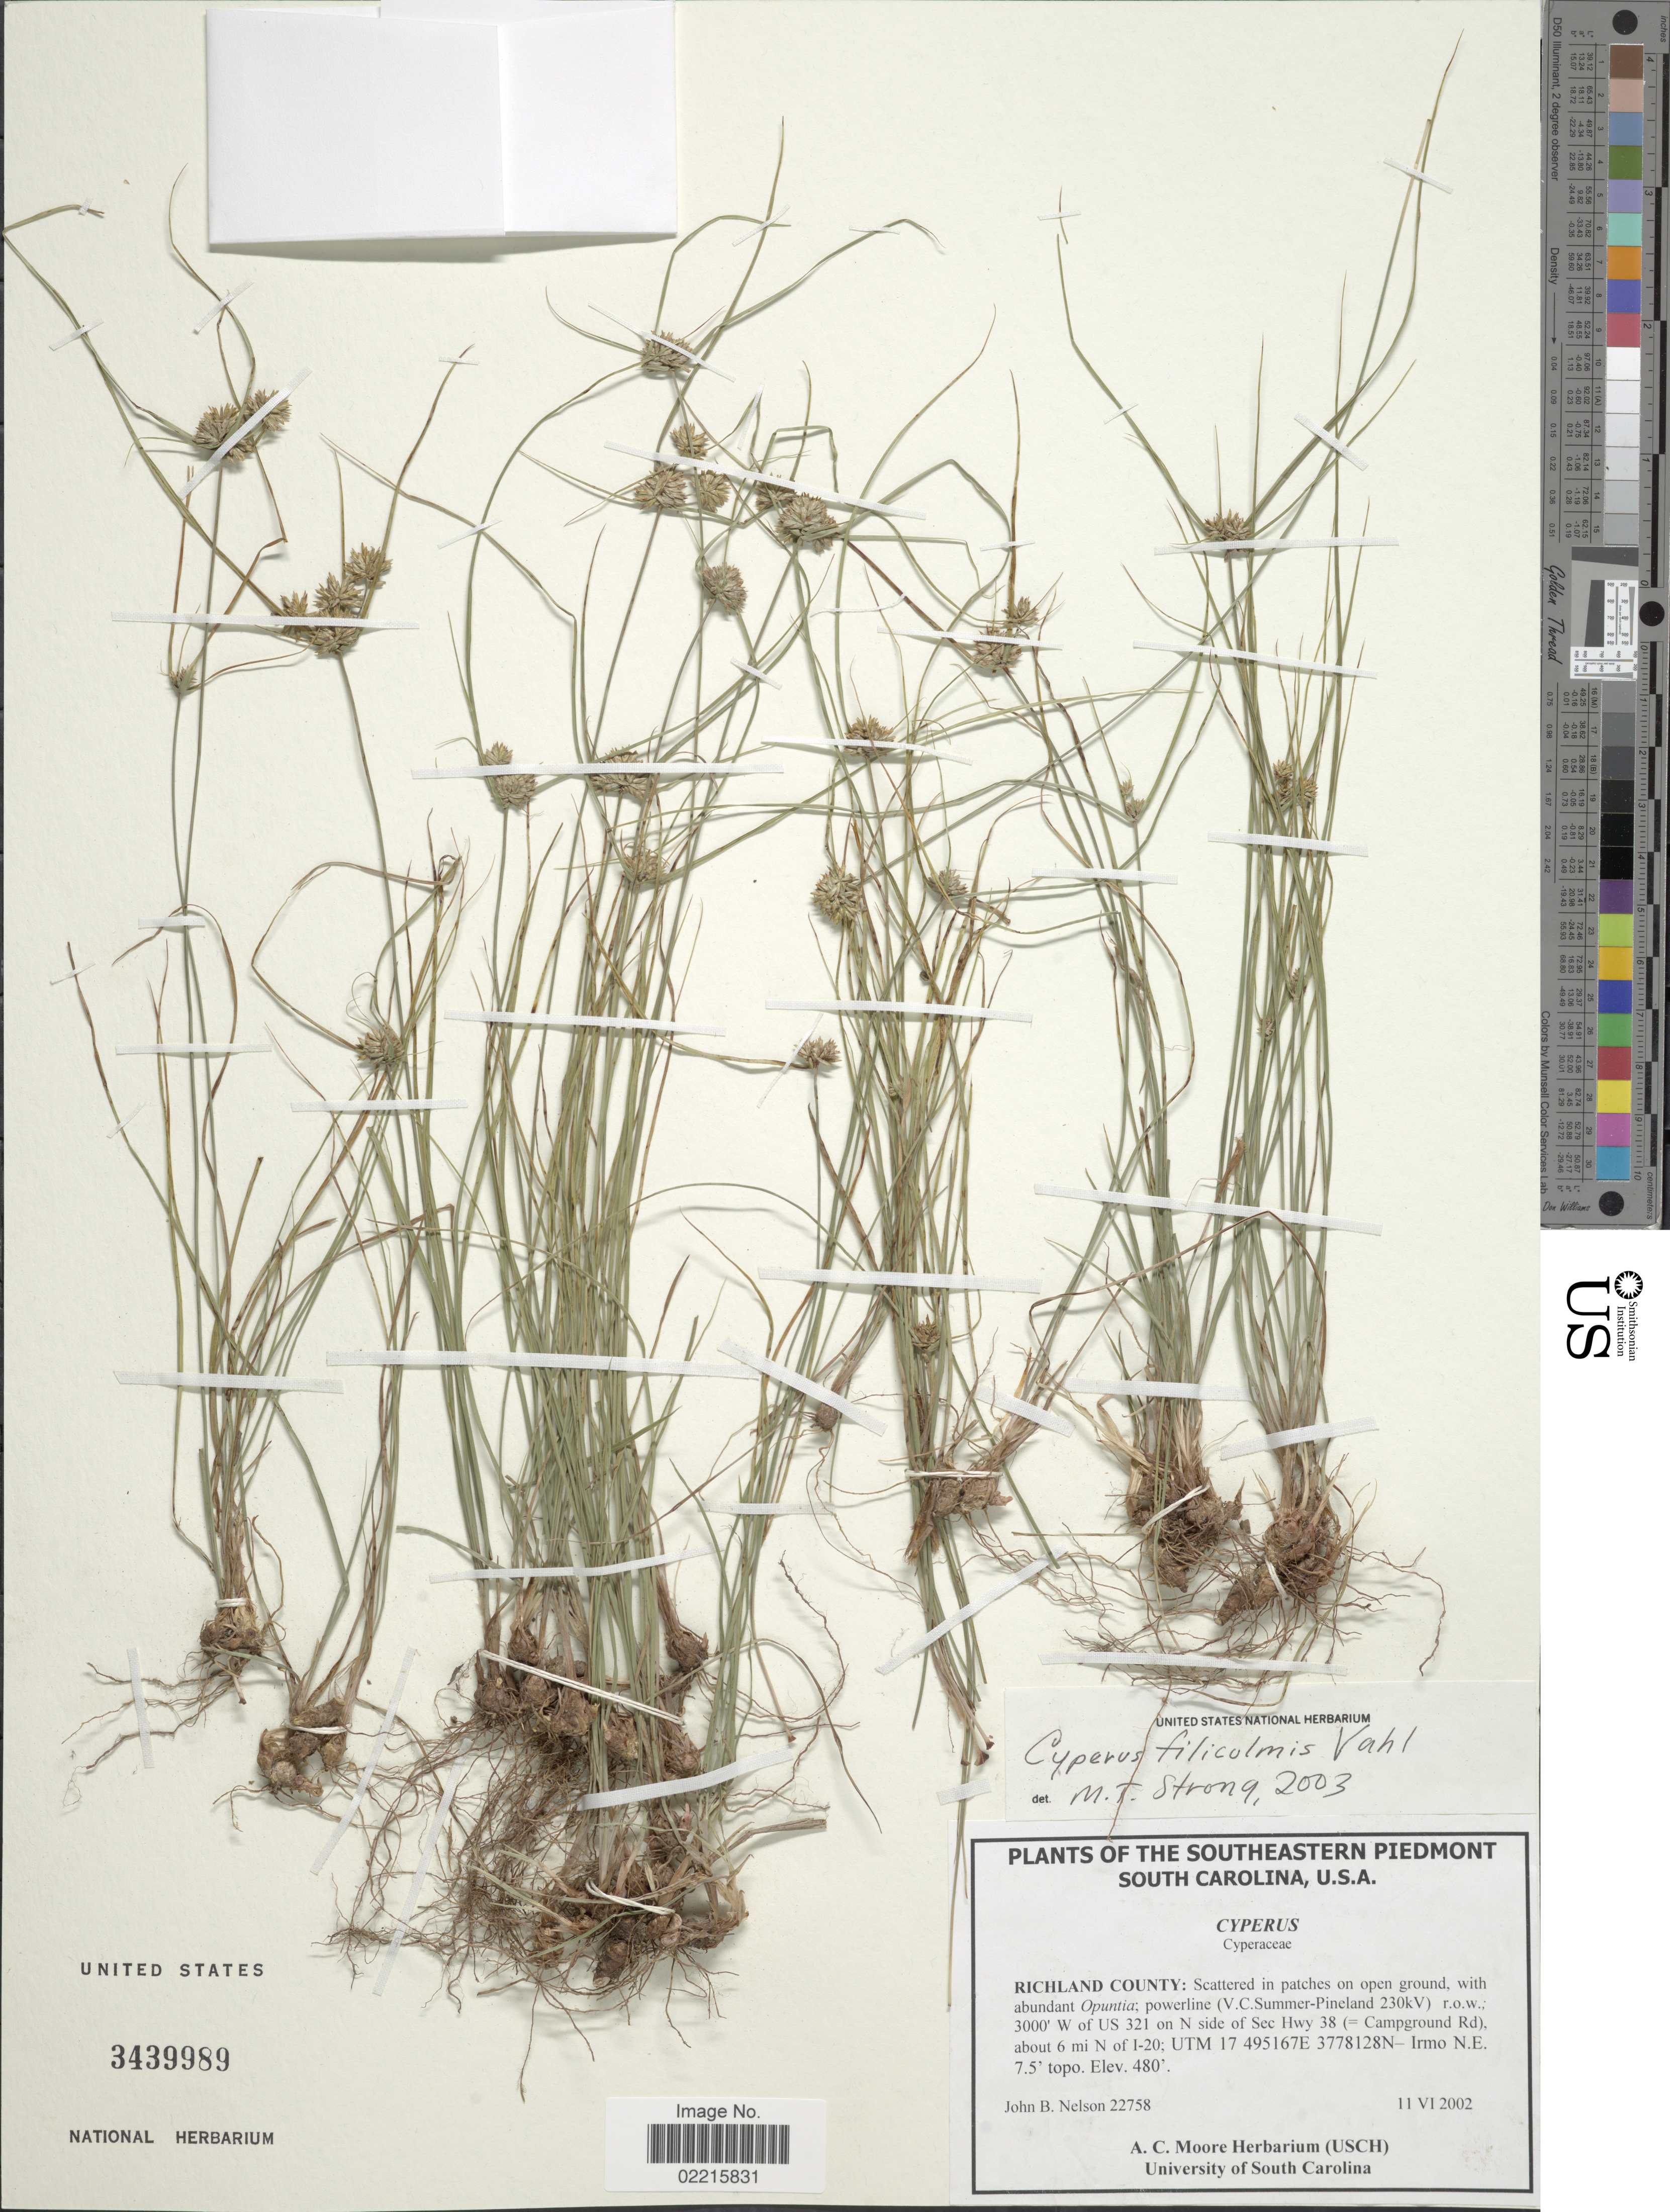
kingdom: Plantae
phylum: Tracheophyta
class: Liliopsida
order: Poales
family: Cyperaceae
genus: Cyperus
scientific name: Cyperus filiculmis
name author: Vahl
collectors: J. B. Nelson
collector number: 22758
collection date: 2002-06-11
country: United States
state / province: South Carolina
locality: Southeastern Piedmond. Richland County: Scattered in patches on open ground, with abundant Opuntia; powerline (V.C. Summer-Pineland 230kV) r.o.w,; 3000' W of US 321 on N side of Sec Hwy 38 (= Campground Rd), about 6 mi N of I-20; UTM 17 - Irmo N.E.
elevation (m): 146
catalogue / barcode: US 3439989